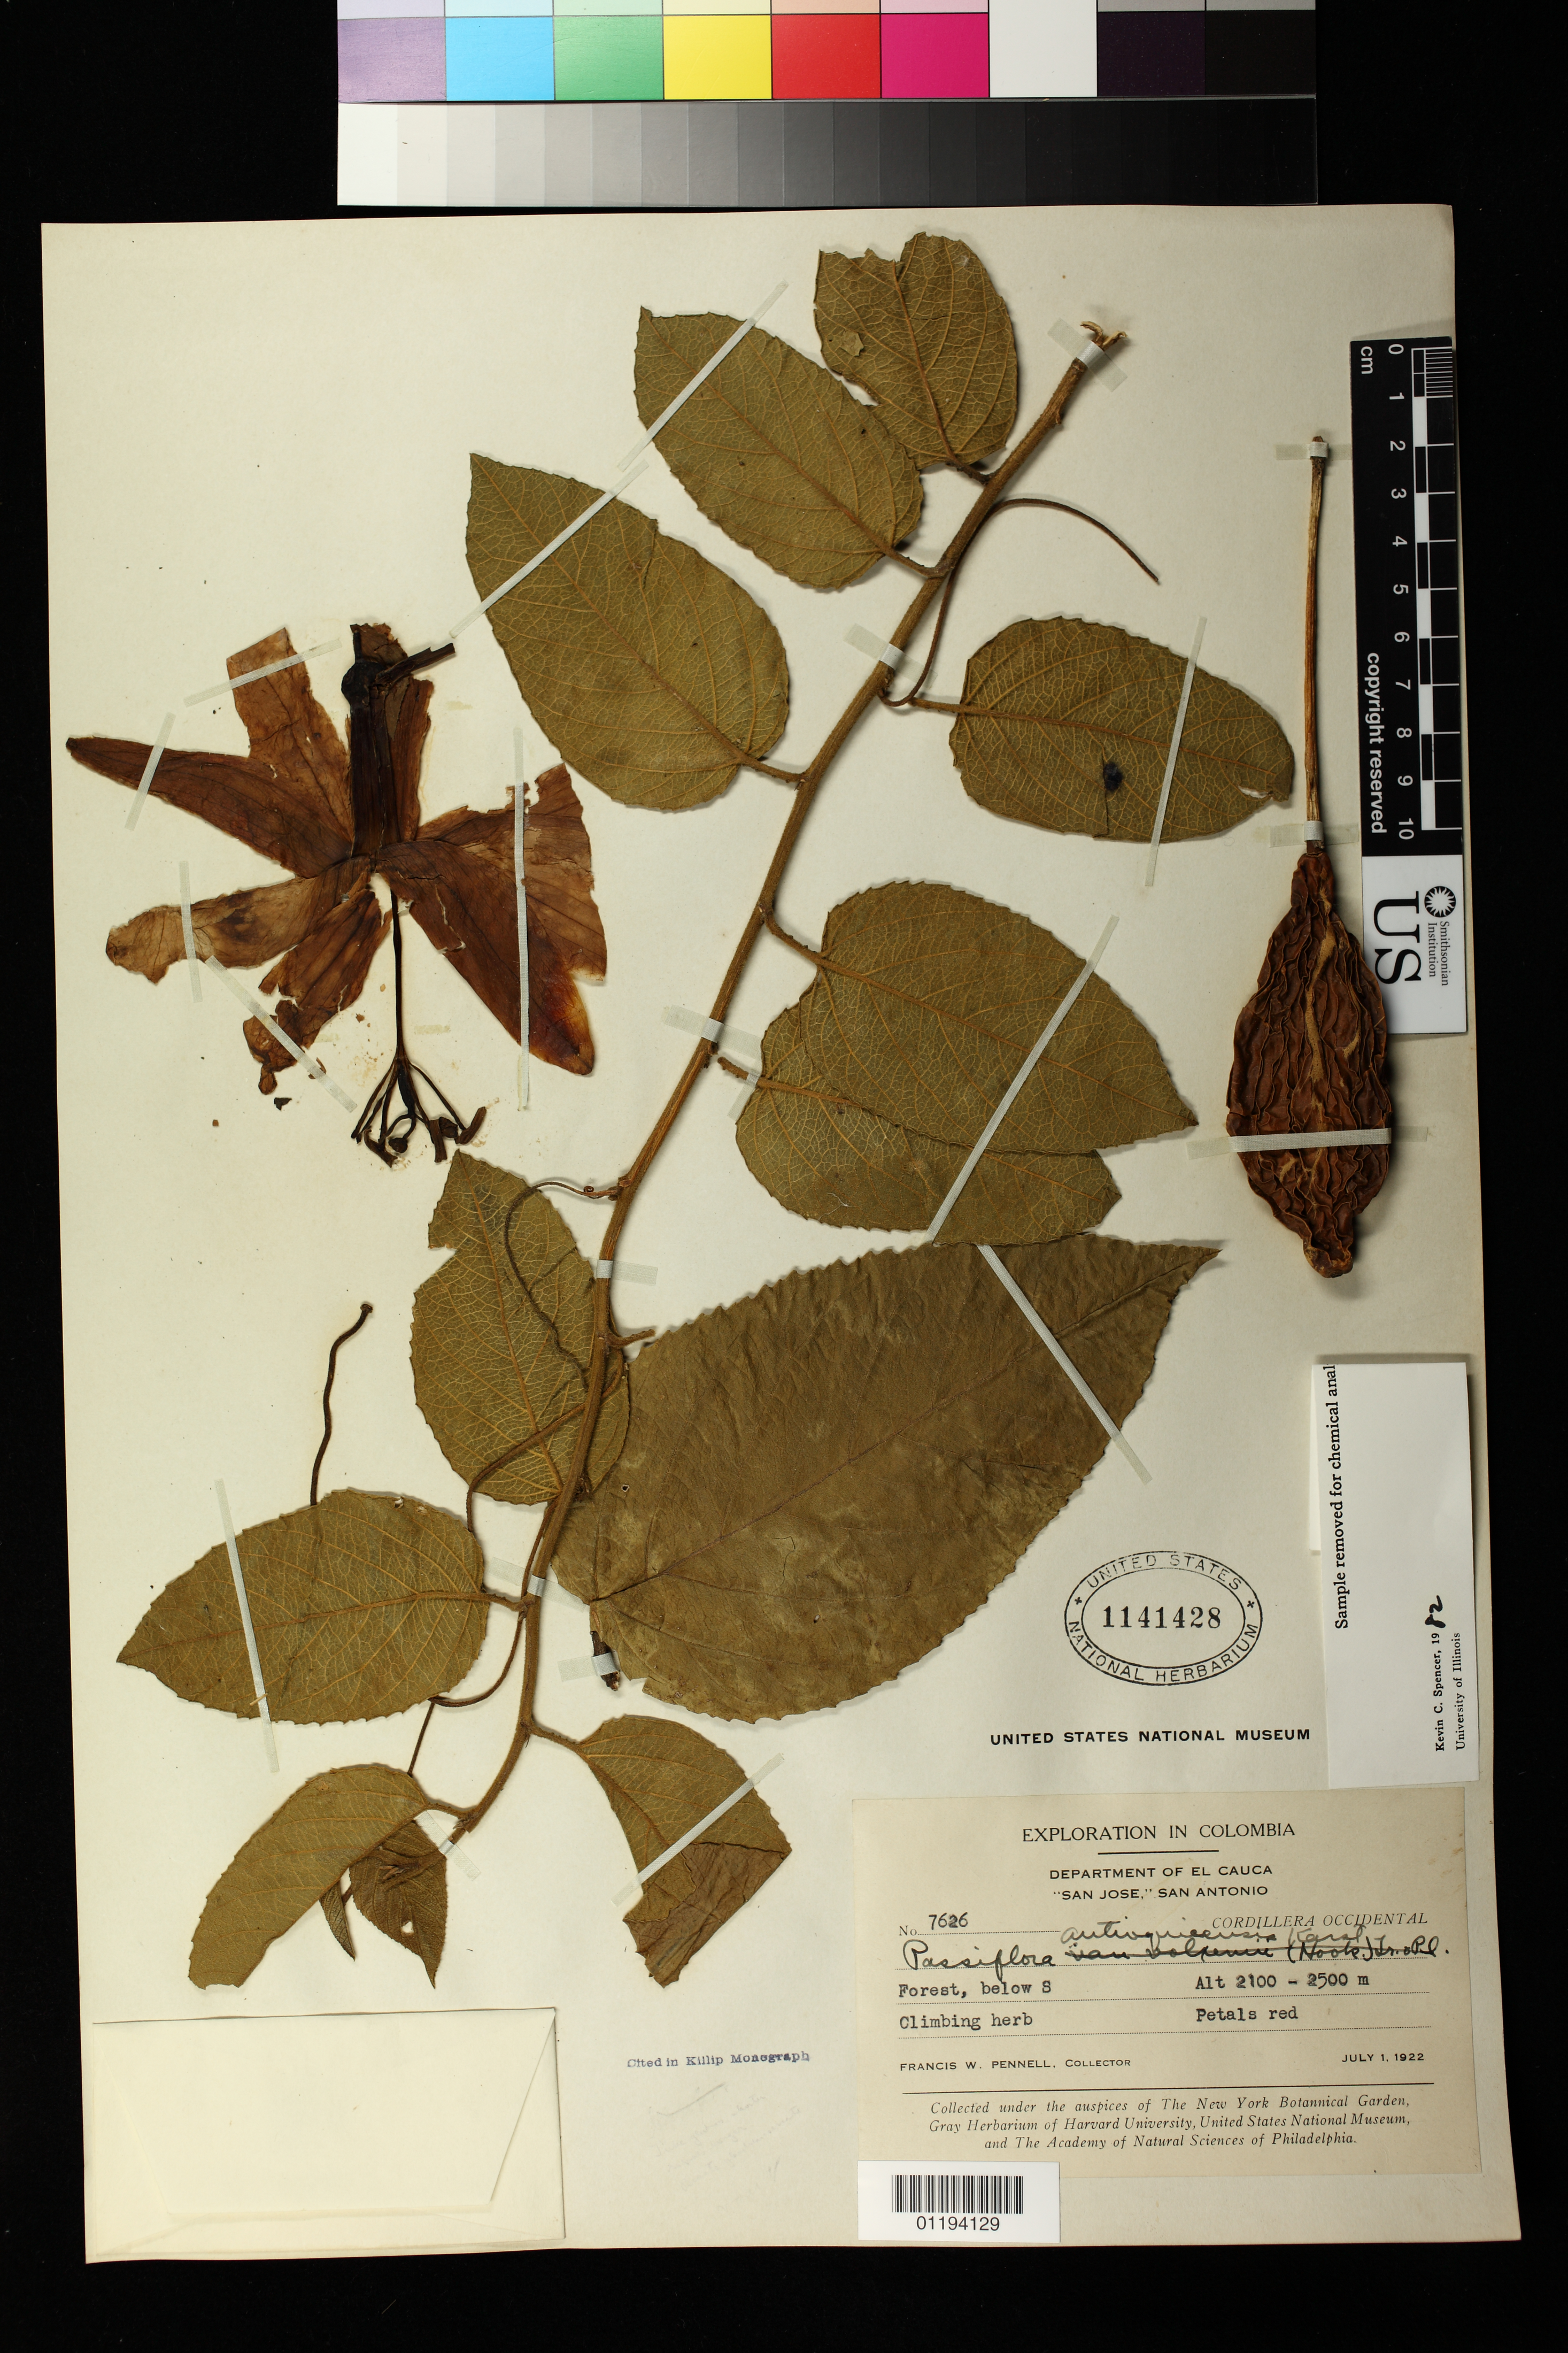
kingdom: Plantae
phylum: Tracheophyta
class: Magnoliopsida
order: Malpighiales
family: Passifloraceae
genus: Passiflora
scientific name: Passiflora antioquiensis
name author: H. Karst.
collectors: F. W. Pennell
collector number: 7626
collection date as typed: Jul 1 1922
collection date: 1922-07-01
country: Colombia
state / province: Cauca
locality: "San Jose", San Antonio, Cordillera Occidental. Forest below S.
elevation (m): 2100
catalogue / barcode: US 1141428